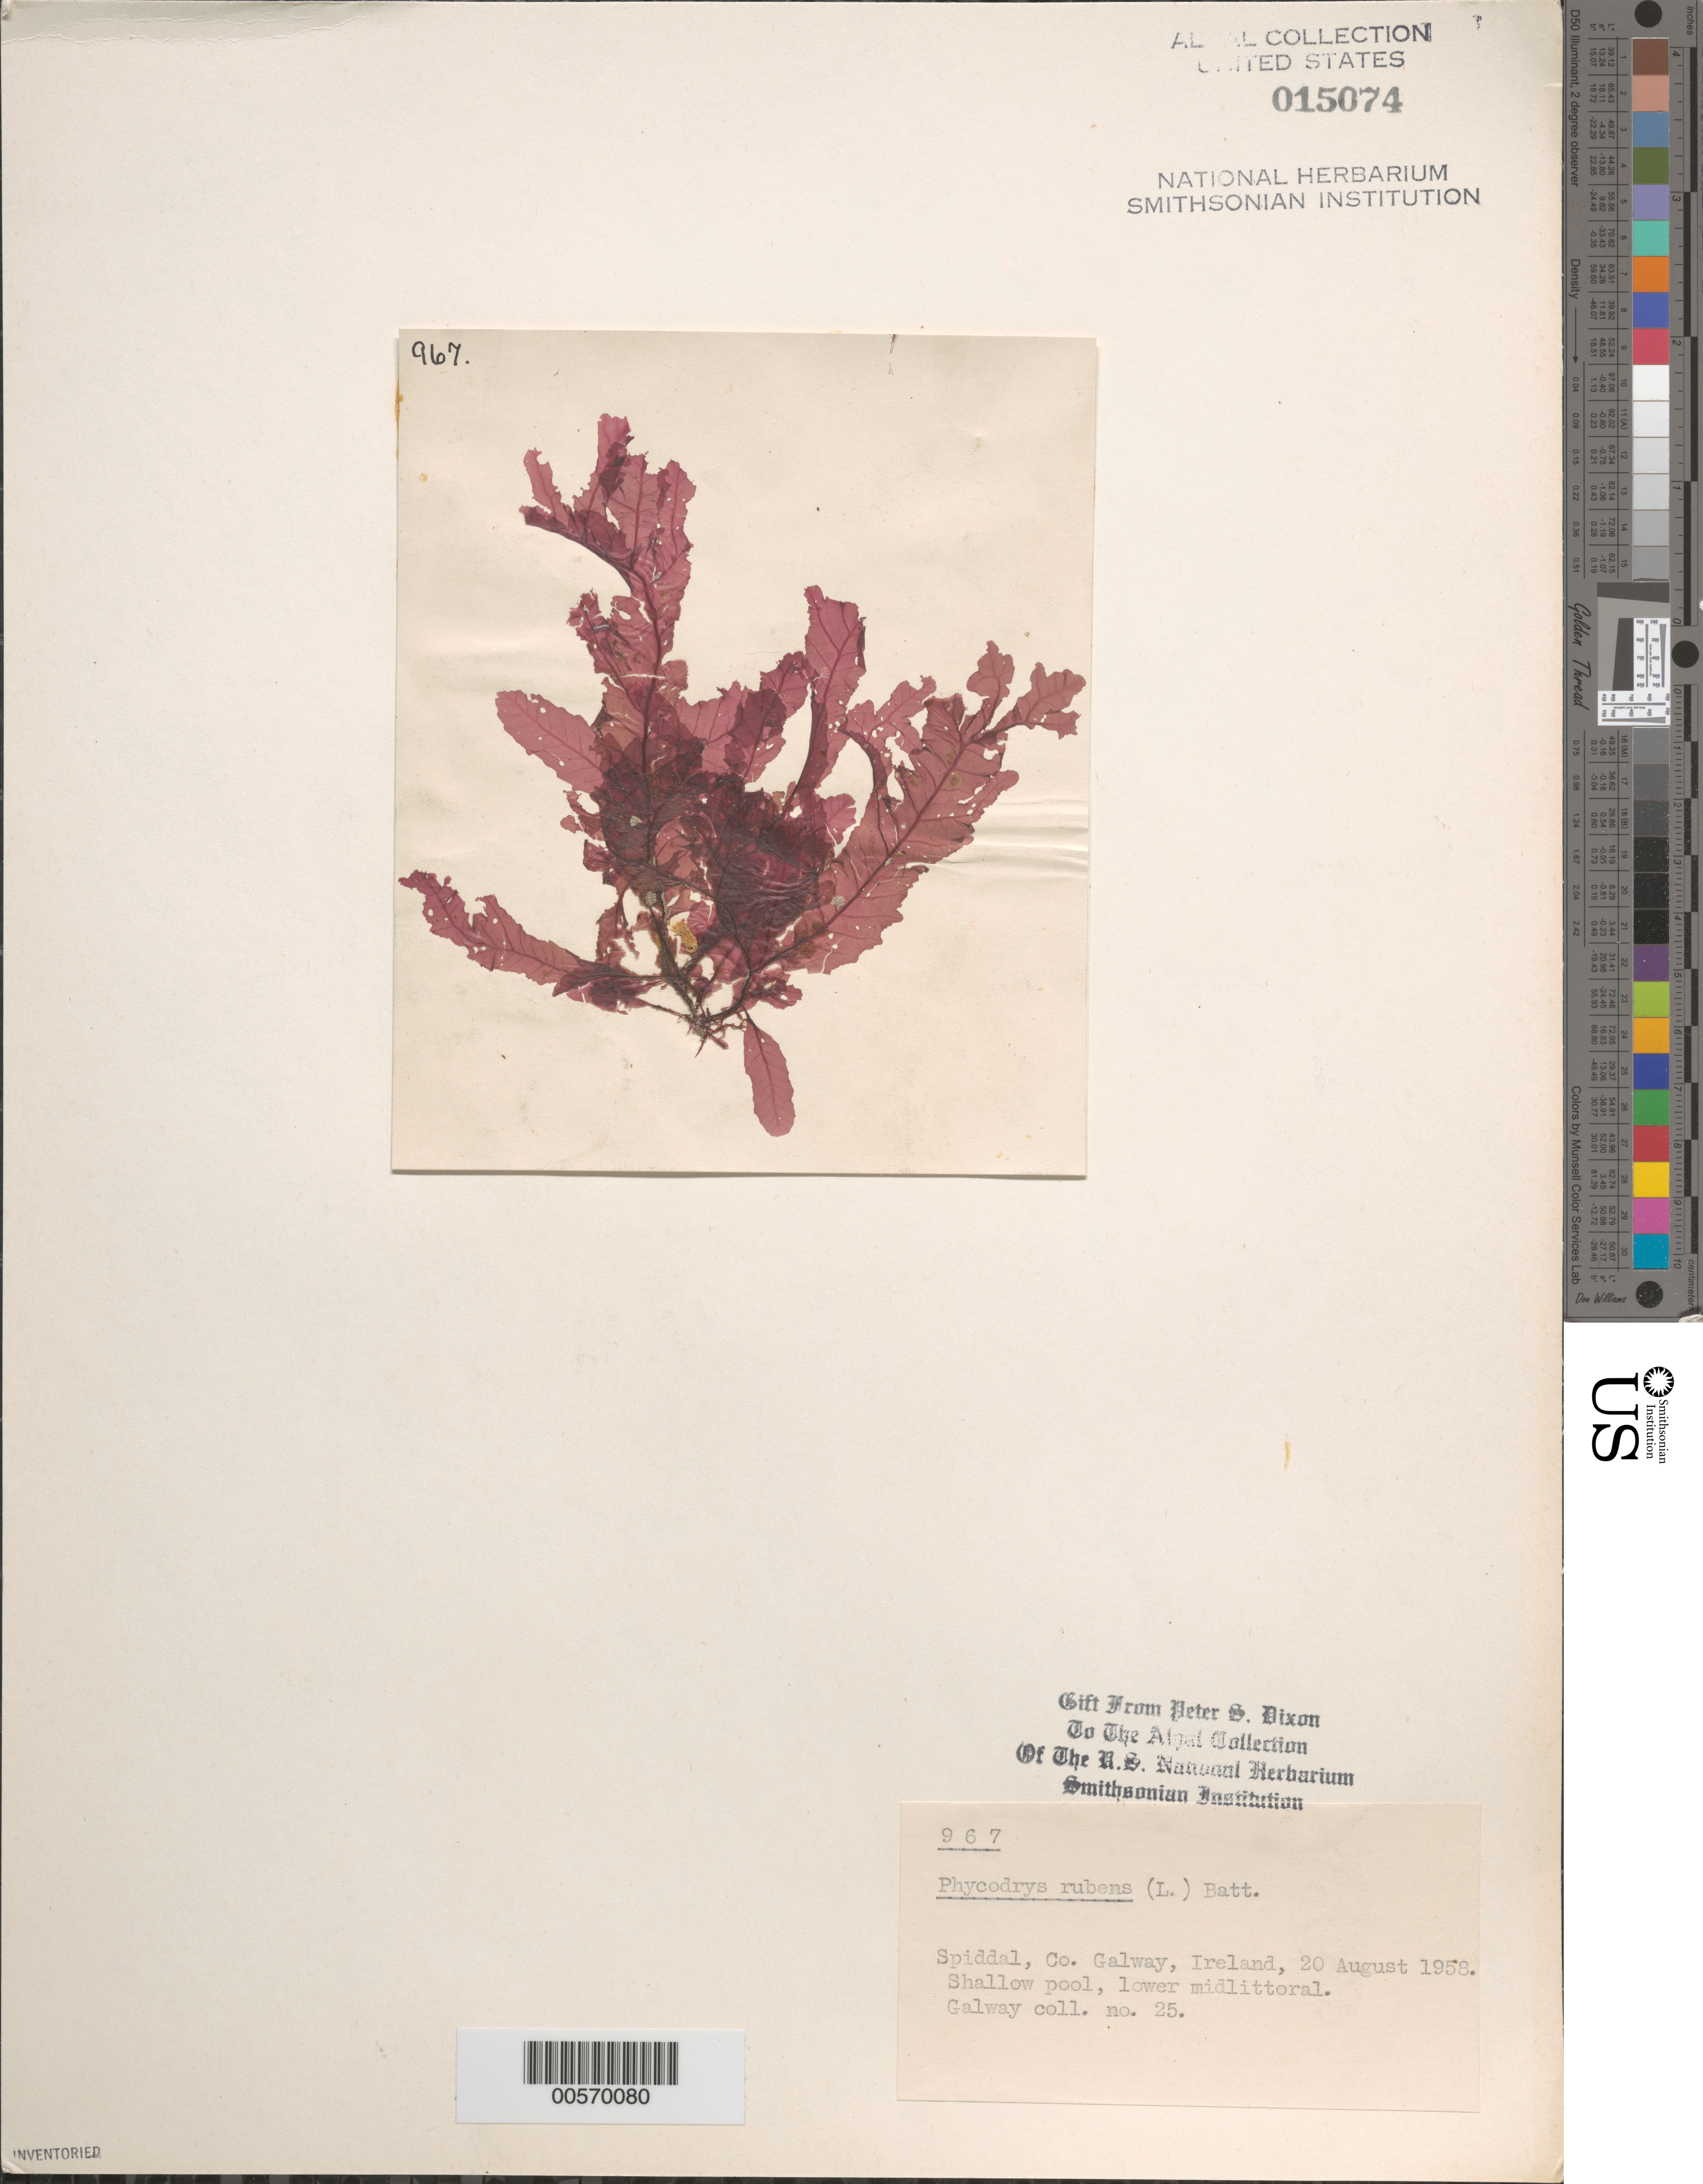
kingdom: Plantae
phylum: Rhodophyta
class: Florideophyceae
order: Ceramiales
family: Delesseriaceae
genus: Phycodrys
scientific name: Phycodrys rubens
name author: (L.) Batters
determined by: Dixon, P. S.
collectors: P. S. Dixon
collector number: PSD 967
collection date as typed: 20 Aug 1958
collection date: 1958-08-20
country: Ireland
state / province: Connaught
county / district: Galway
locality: Spiddal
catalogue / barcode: US 15074